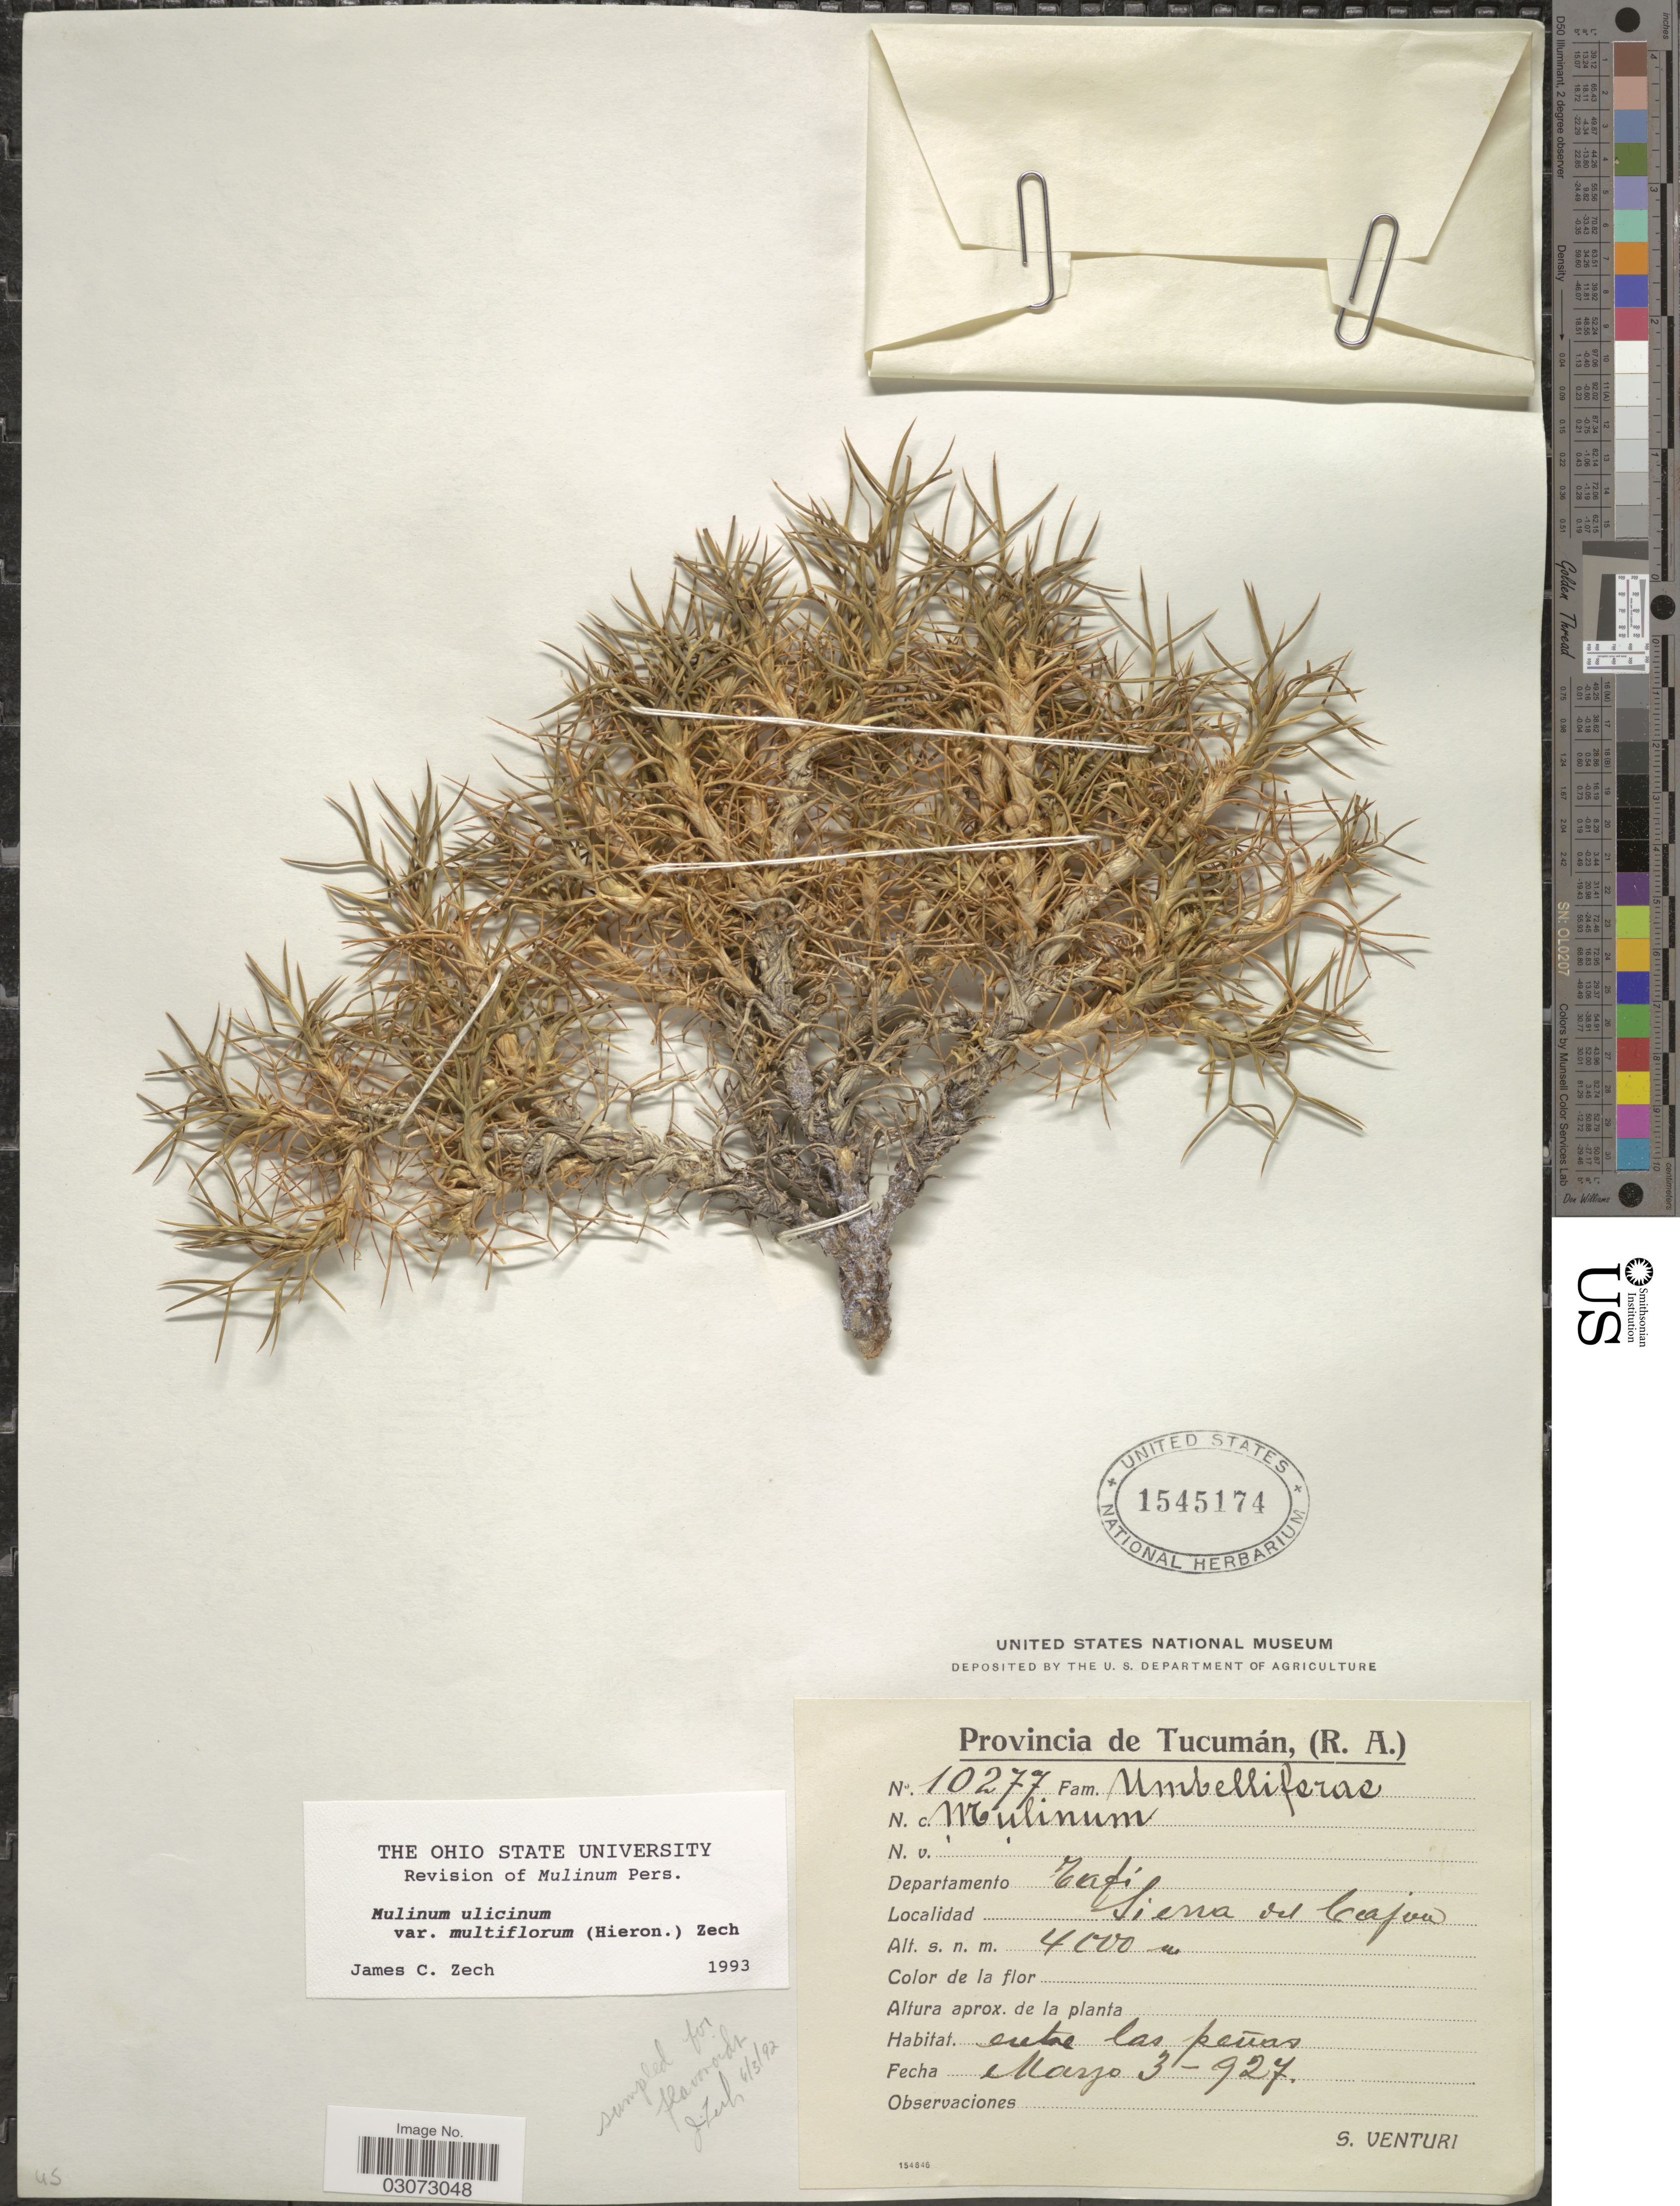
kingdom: Plantae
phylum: Tracheophyta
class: Magnoliopsida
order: Apiales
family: Apiaceae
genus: Mulinum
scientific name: Mulinum ulicinum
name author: Gillet & Hook.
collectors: S. Venturi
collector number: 10277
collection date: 1927-03-03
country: Argentina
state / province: Tucuman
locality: Provincia de Tucumán, (R. A.). Departamento Tafí. Sierra del Cajon.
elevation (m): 4000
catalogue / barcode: US 1545174